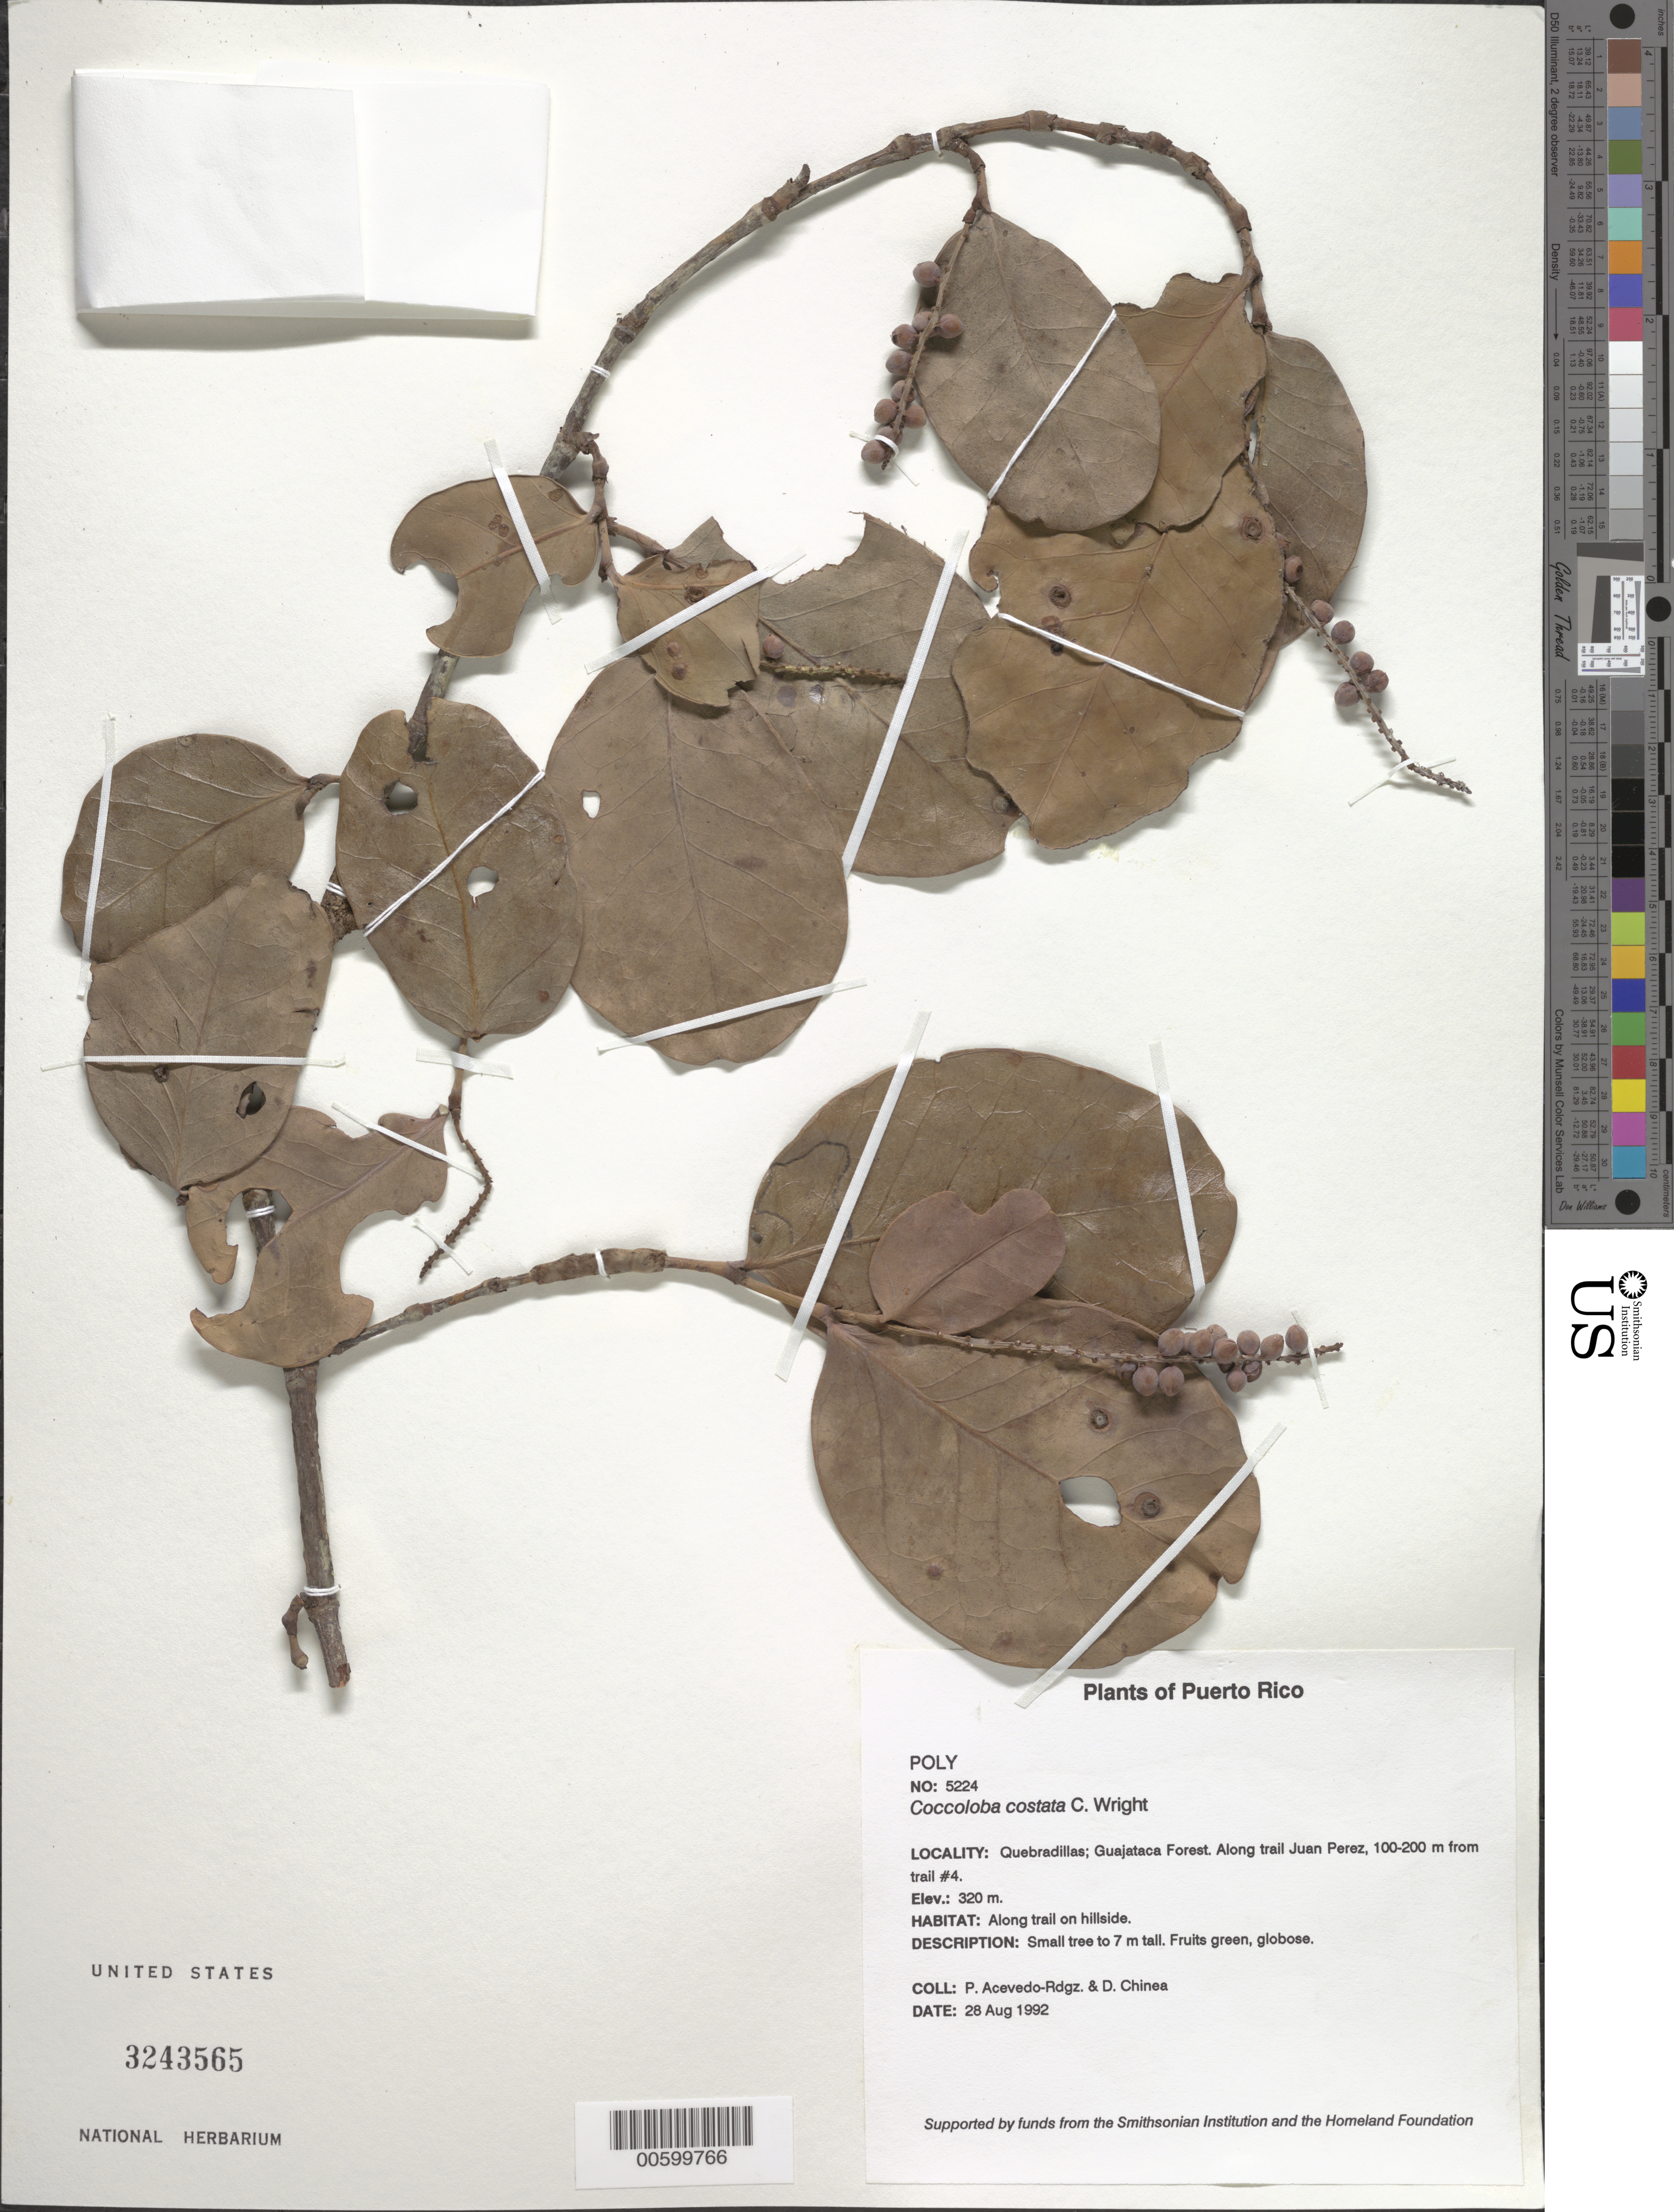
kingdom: Plantae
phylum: Tracheophyta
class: Magnoliopsida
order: Caryophyllales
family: Polygonaceae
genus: Coccoloba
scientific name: Coccoloba costata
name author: C. Wright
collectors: P. Acevedo-Rodr. & D. Chinea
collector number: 5224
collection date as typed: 28 Aug 1992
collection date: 1992-08-28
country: Puerto Rico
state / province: Isabela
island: Puerto Rico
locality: Isabela; Guajataca Forest. Along trail Juan Perez, 100-200 m from trail #4.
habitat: Along trail on hillside.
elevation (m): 320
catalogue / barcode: US 3243565